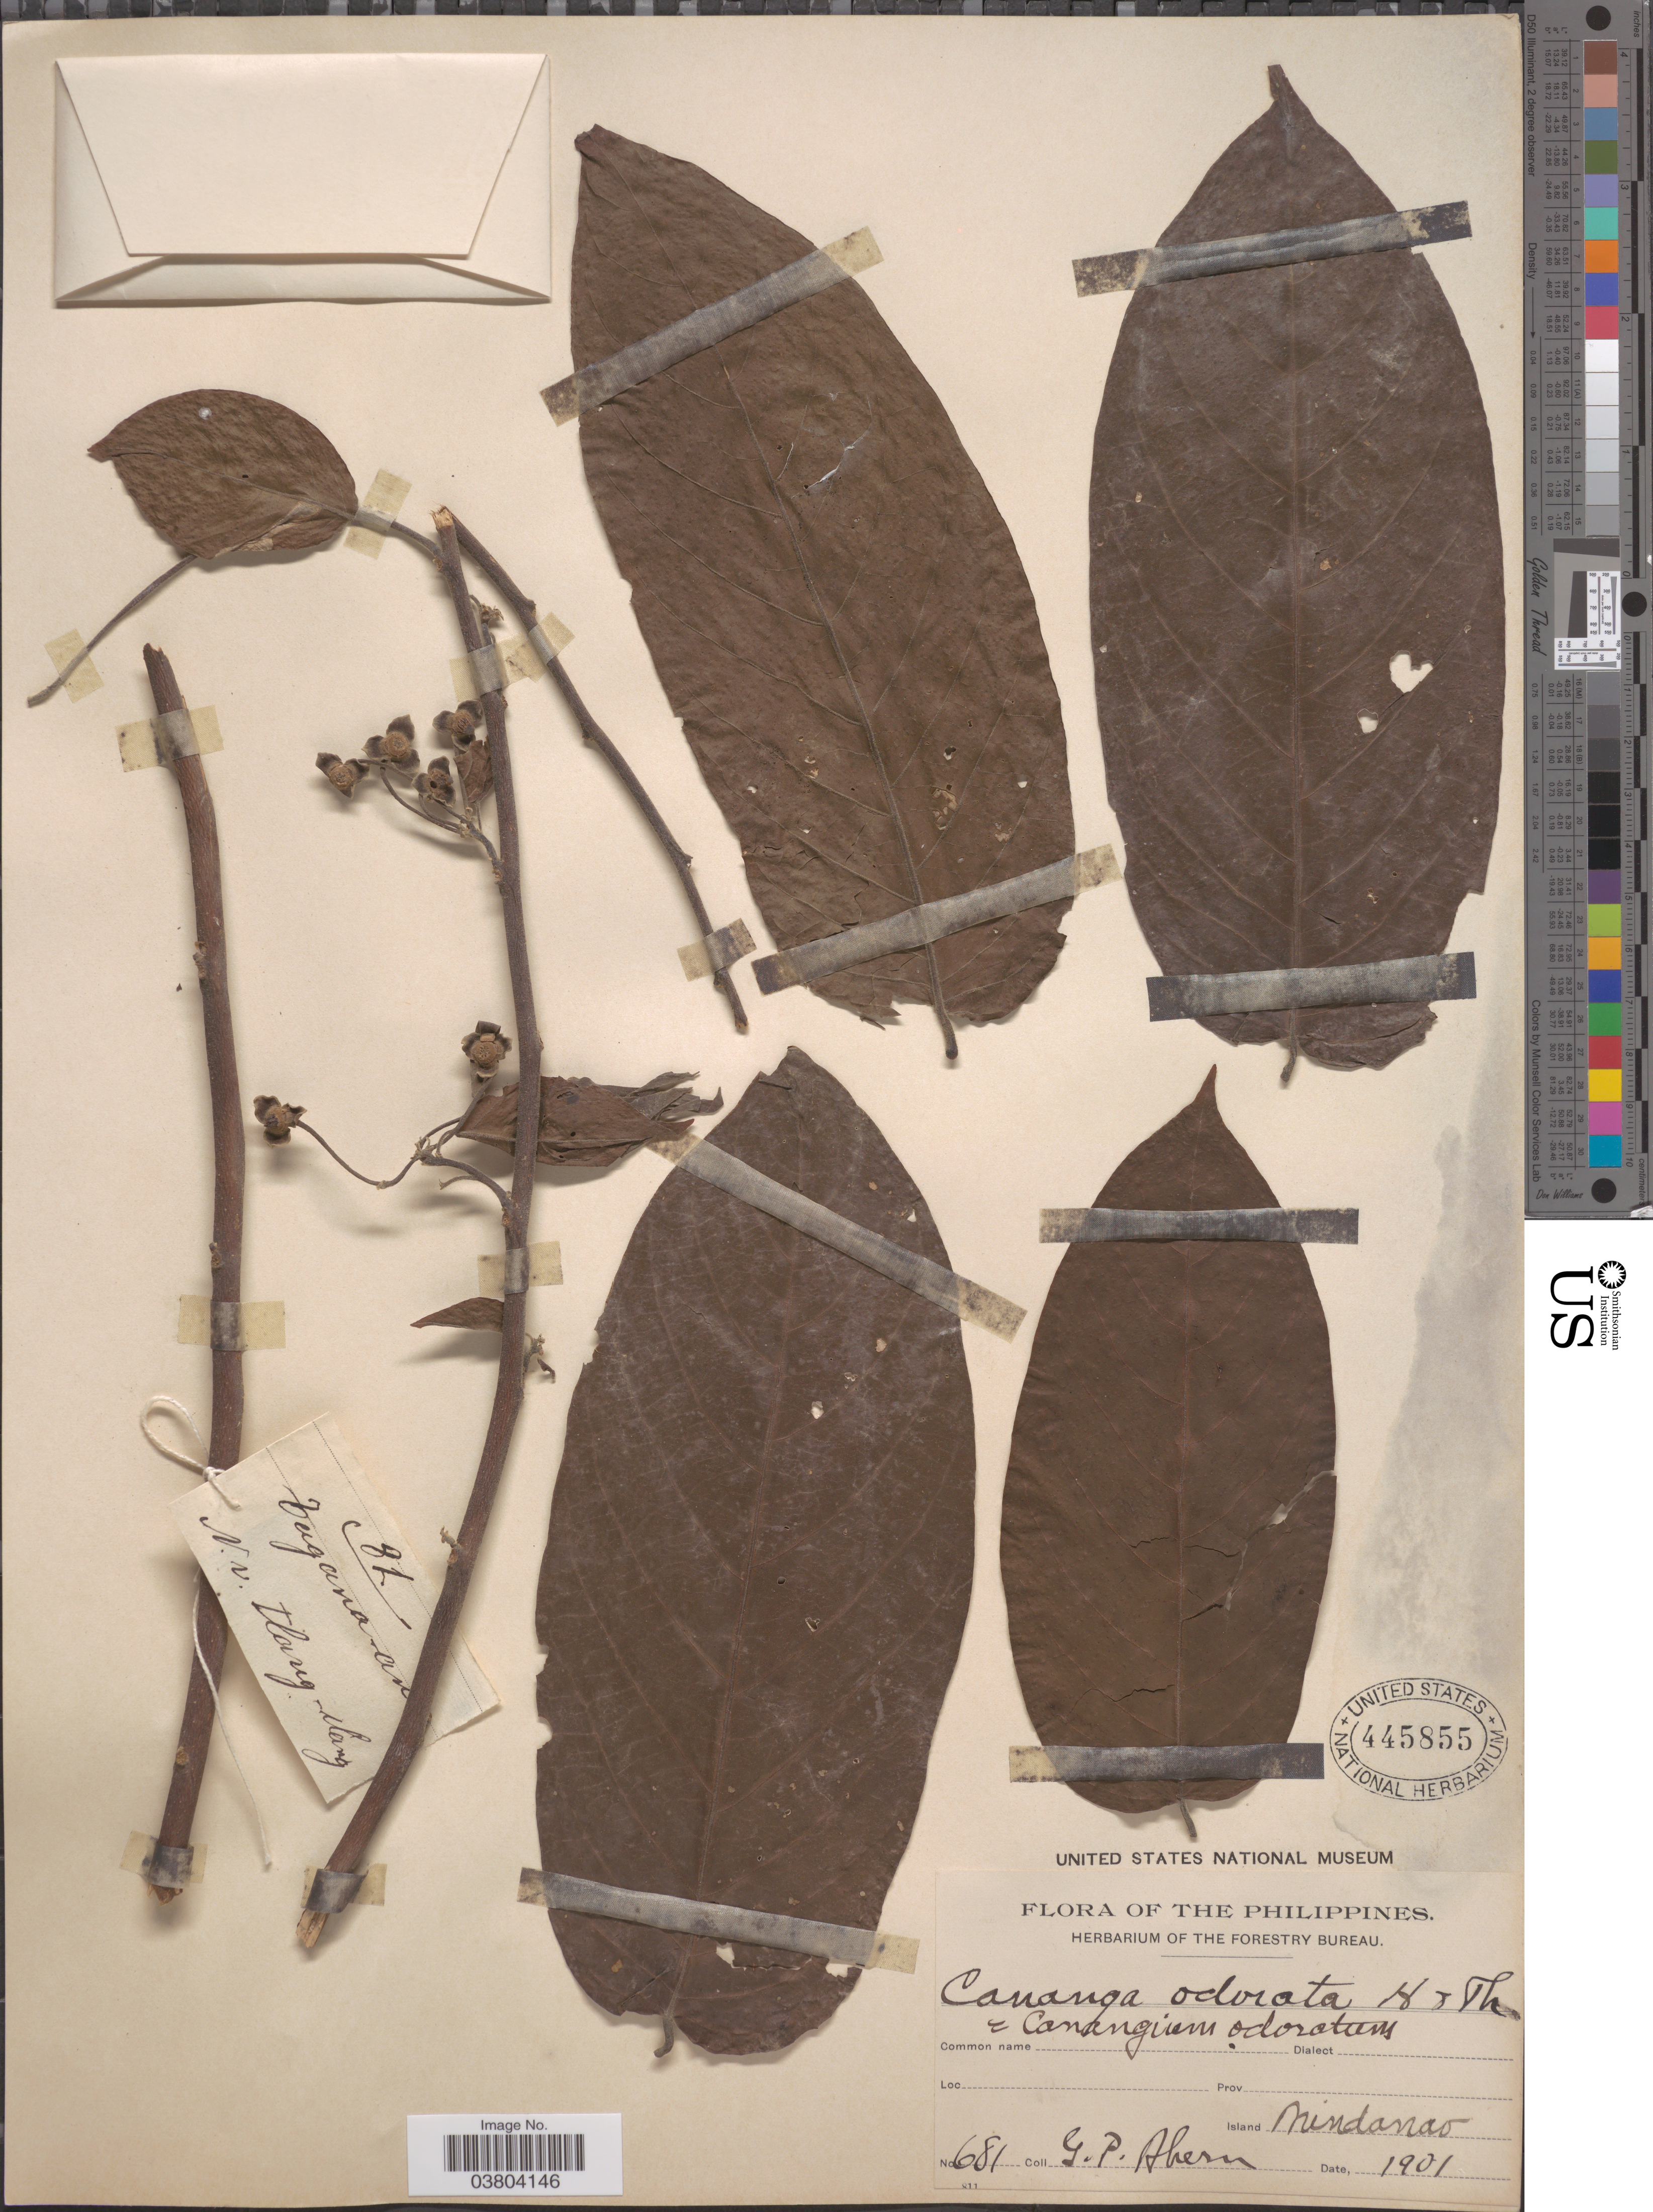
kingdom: Plantae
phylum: Tracheophyta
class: Magnoliopsida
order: Magnoliales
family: Annonaceae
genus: Cananga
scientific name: Cananga odorata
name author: (Lam.) Hook. f. & Thomson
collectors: G. Ahern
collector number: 681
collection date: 1901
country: Philippines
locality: Island Mindanao.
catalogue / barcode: US 445855